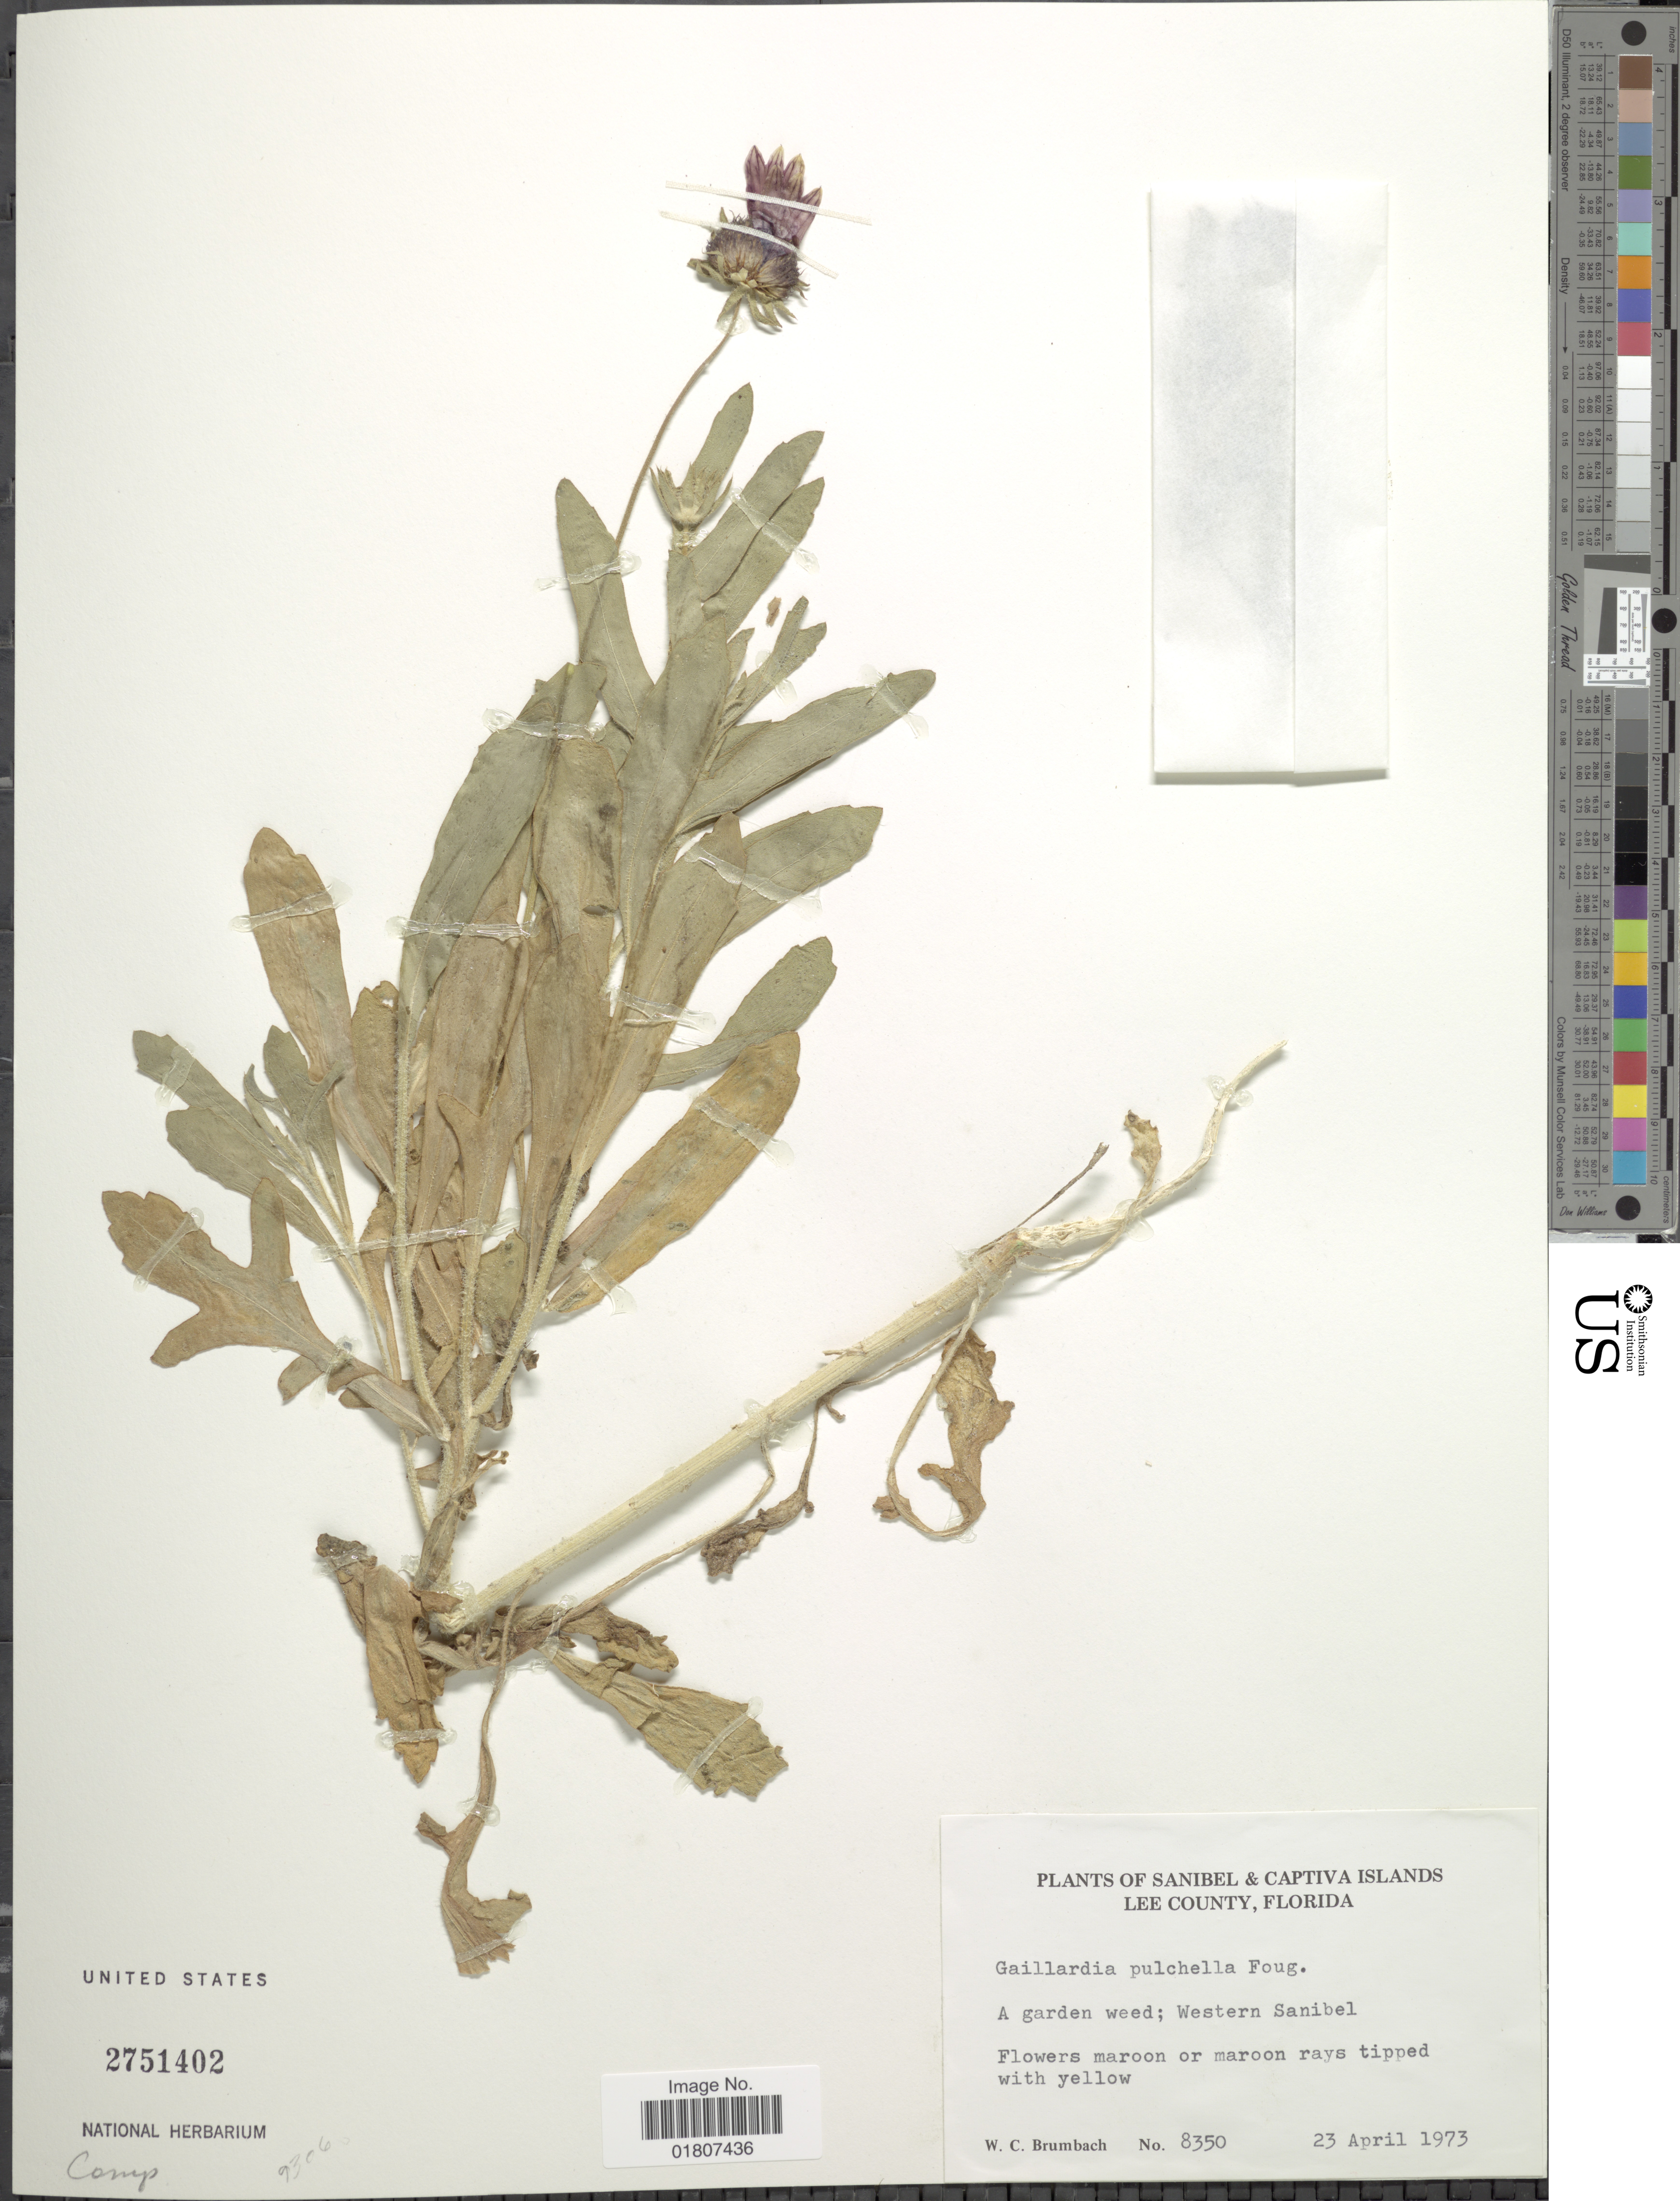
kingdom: Plantae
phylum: Tracheophyta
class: Magnoliopsida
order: Asterales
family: Asteraceae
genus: Gaillardia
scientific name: Gaillardia pulchella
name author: Foug.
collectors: W. C. Brumbach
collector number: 8350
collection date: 1973-04-23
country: United States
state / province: Florida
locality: Sanibel & Captiva Islands. Lee County. Western Sanibel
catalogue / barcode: US 2751402